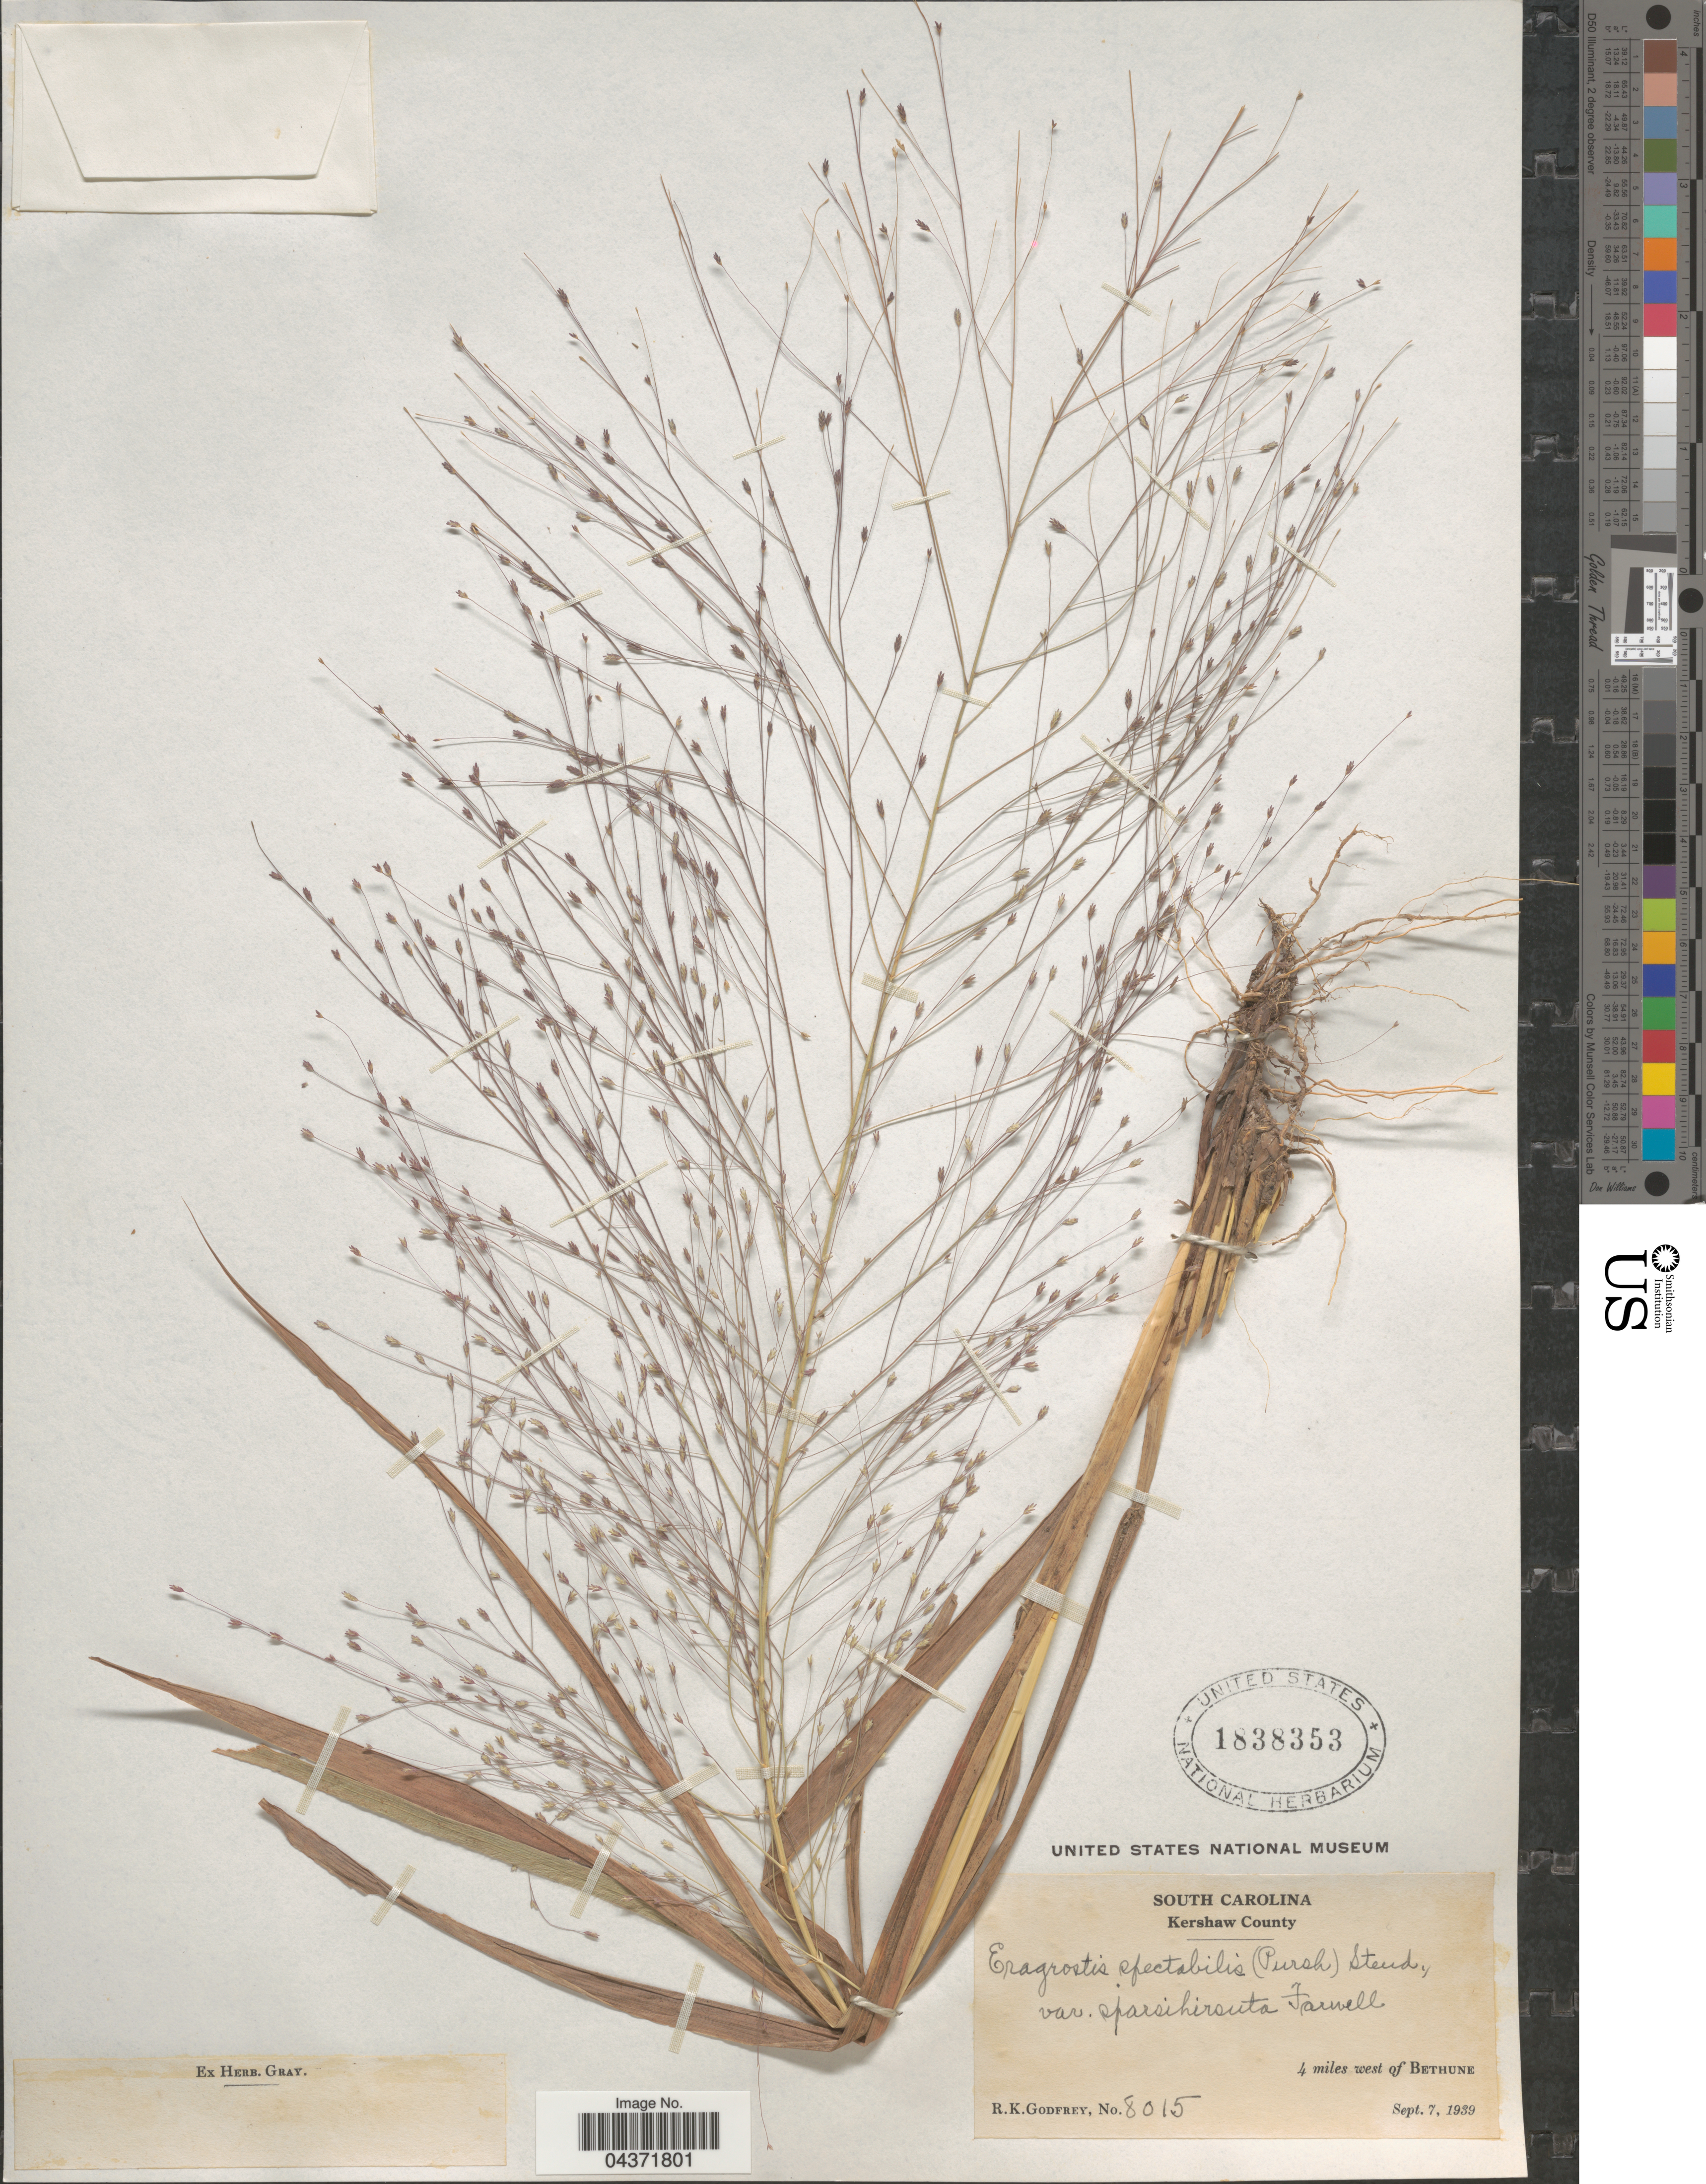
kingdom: Plantae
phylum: Tracheophyta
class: Liliopsida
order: Poales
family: Poaceae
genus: Eragrostis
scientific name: Eragrostis spectabilis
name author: (Pursh) Steud.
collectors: R. K. Godfrey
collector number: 8015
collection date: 1939-09-07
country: United States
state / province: South Carolina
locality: Kershaw County. 4 miles west of Bethune.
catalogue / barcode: US 1838353